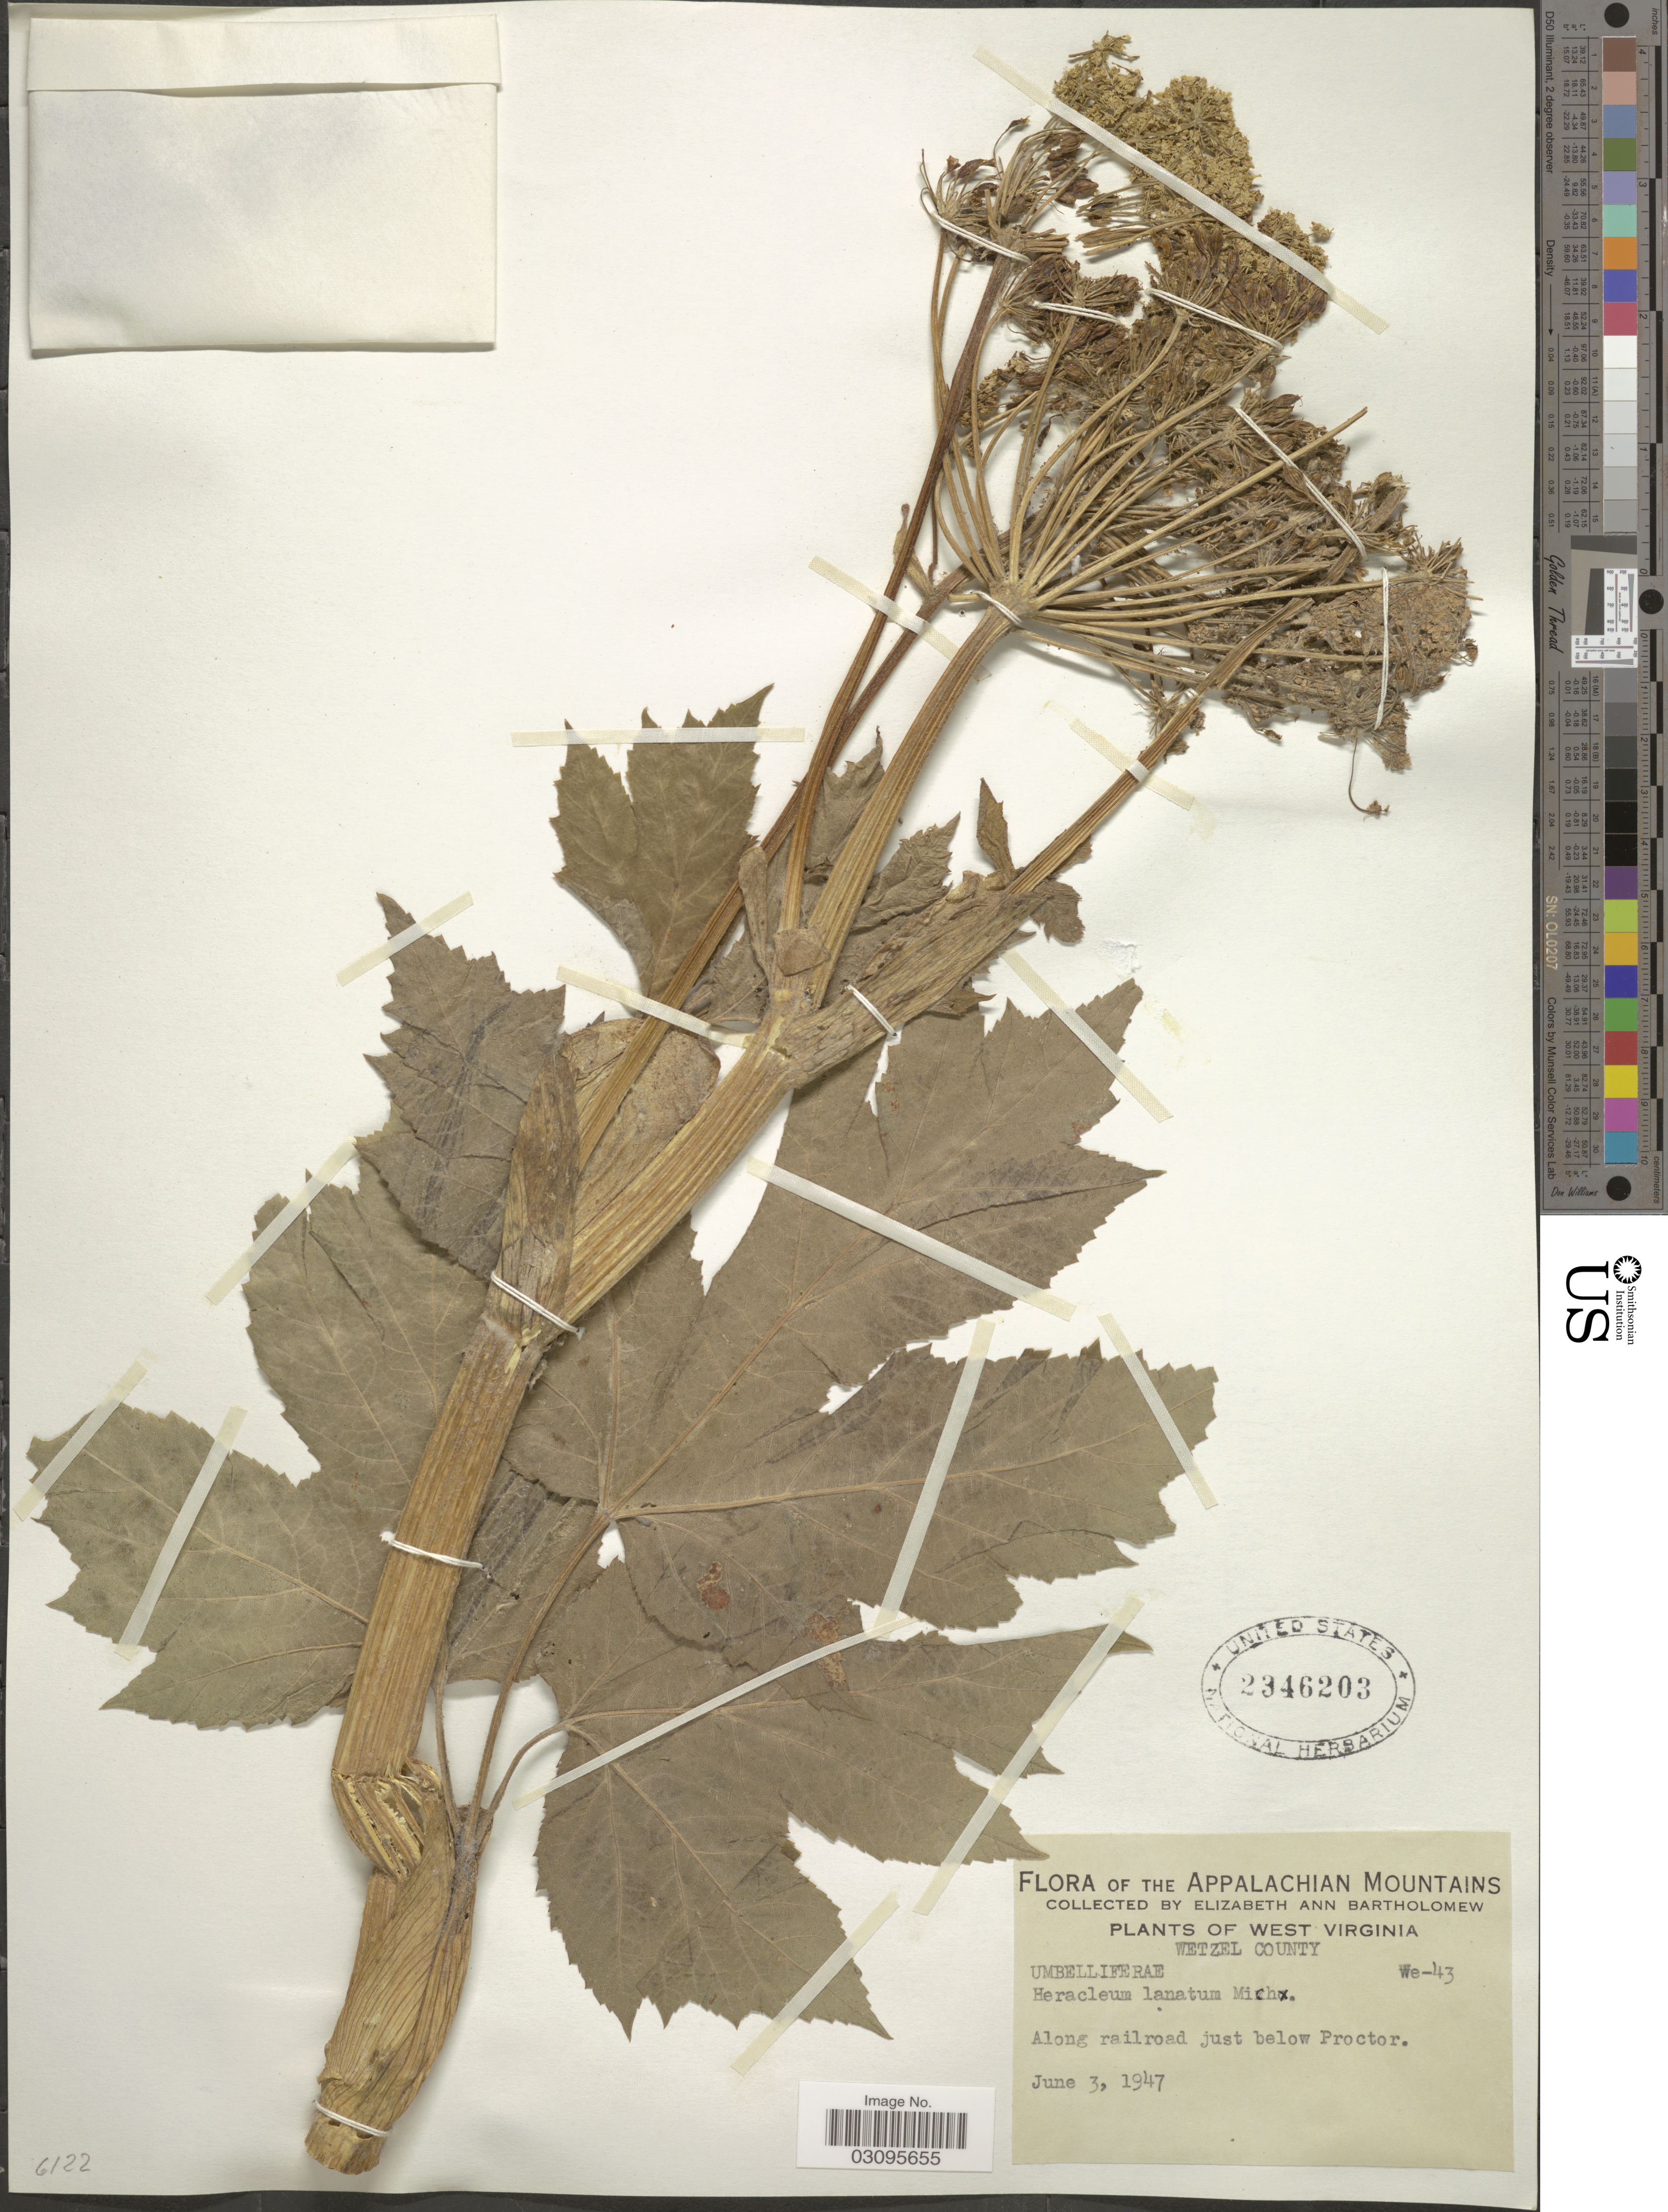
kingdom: Plantae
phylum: Tracheophyta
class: Magnoliopsida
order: Apiales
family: Apiaceae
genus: Heracleum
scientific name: Heracleum lanatum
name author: Michx.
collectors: E. Bartholomew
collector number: We-43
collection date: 1947-06-03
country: United States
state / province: West Virginia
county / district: Wetzel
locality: The Appalachian Mountains, Wetzel County, Along railroad just below Proctor.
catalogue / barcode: US 2346203